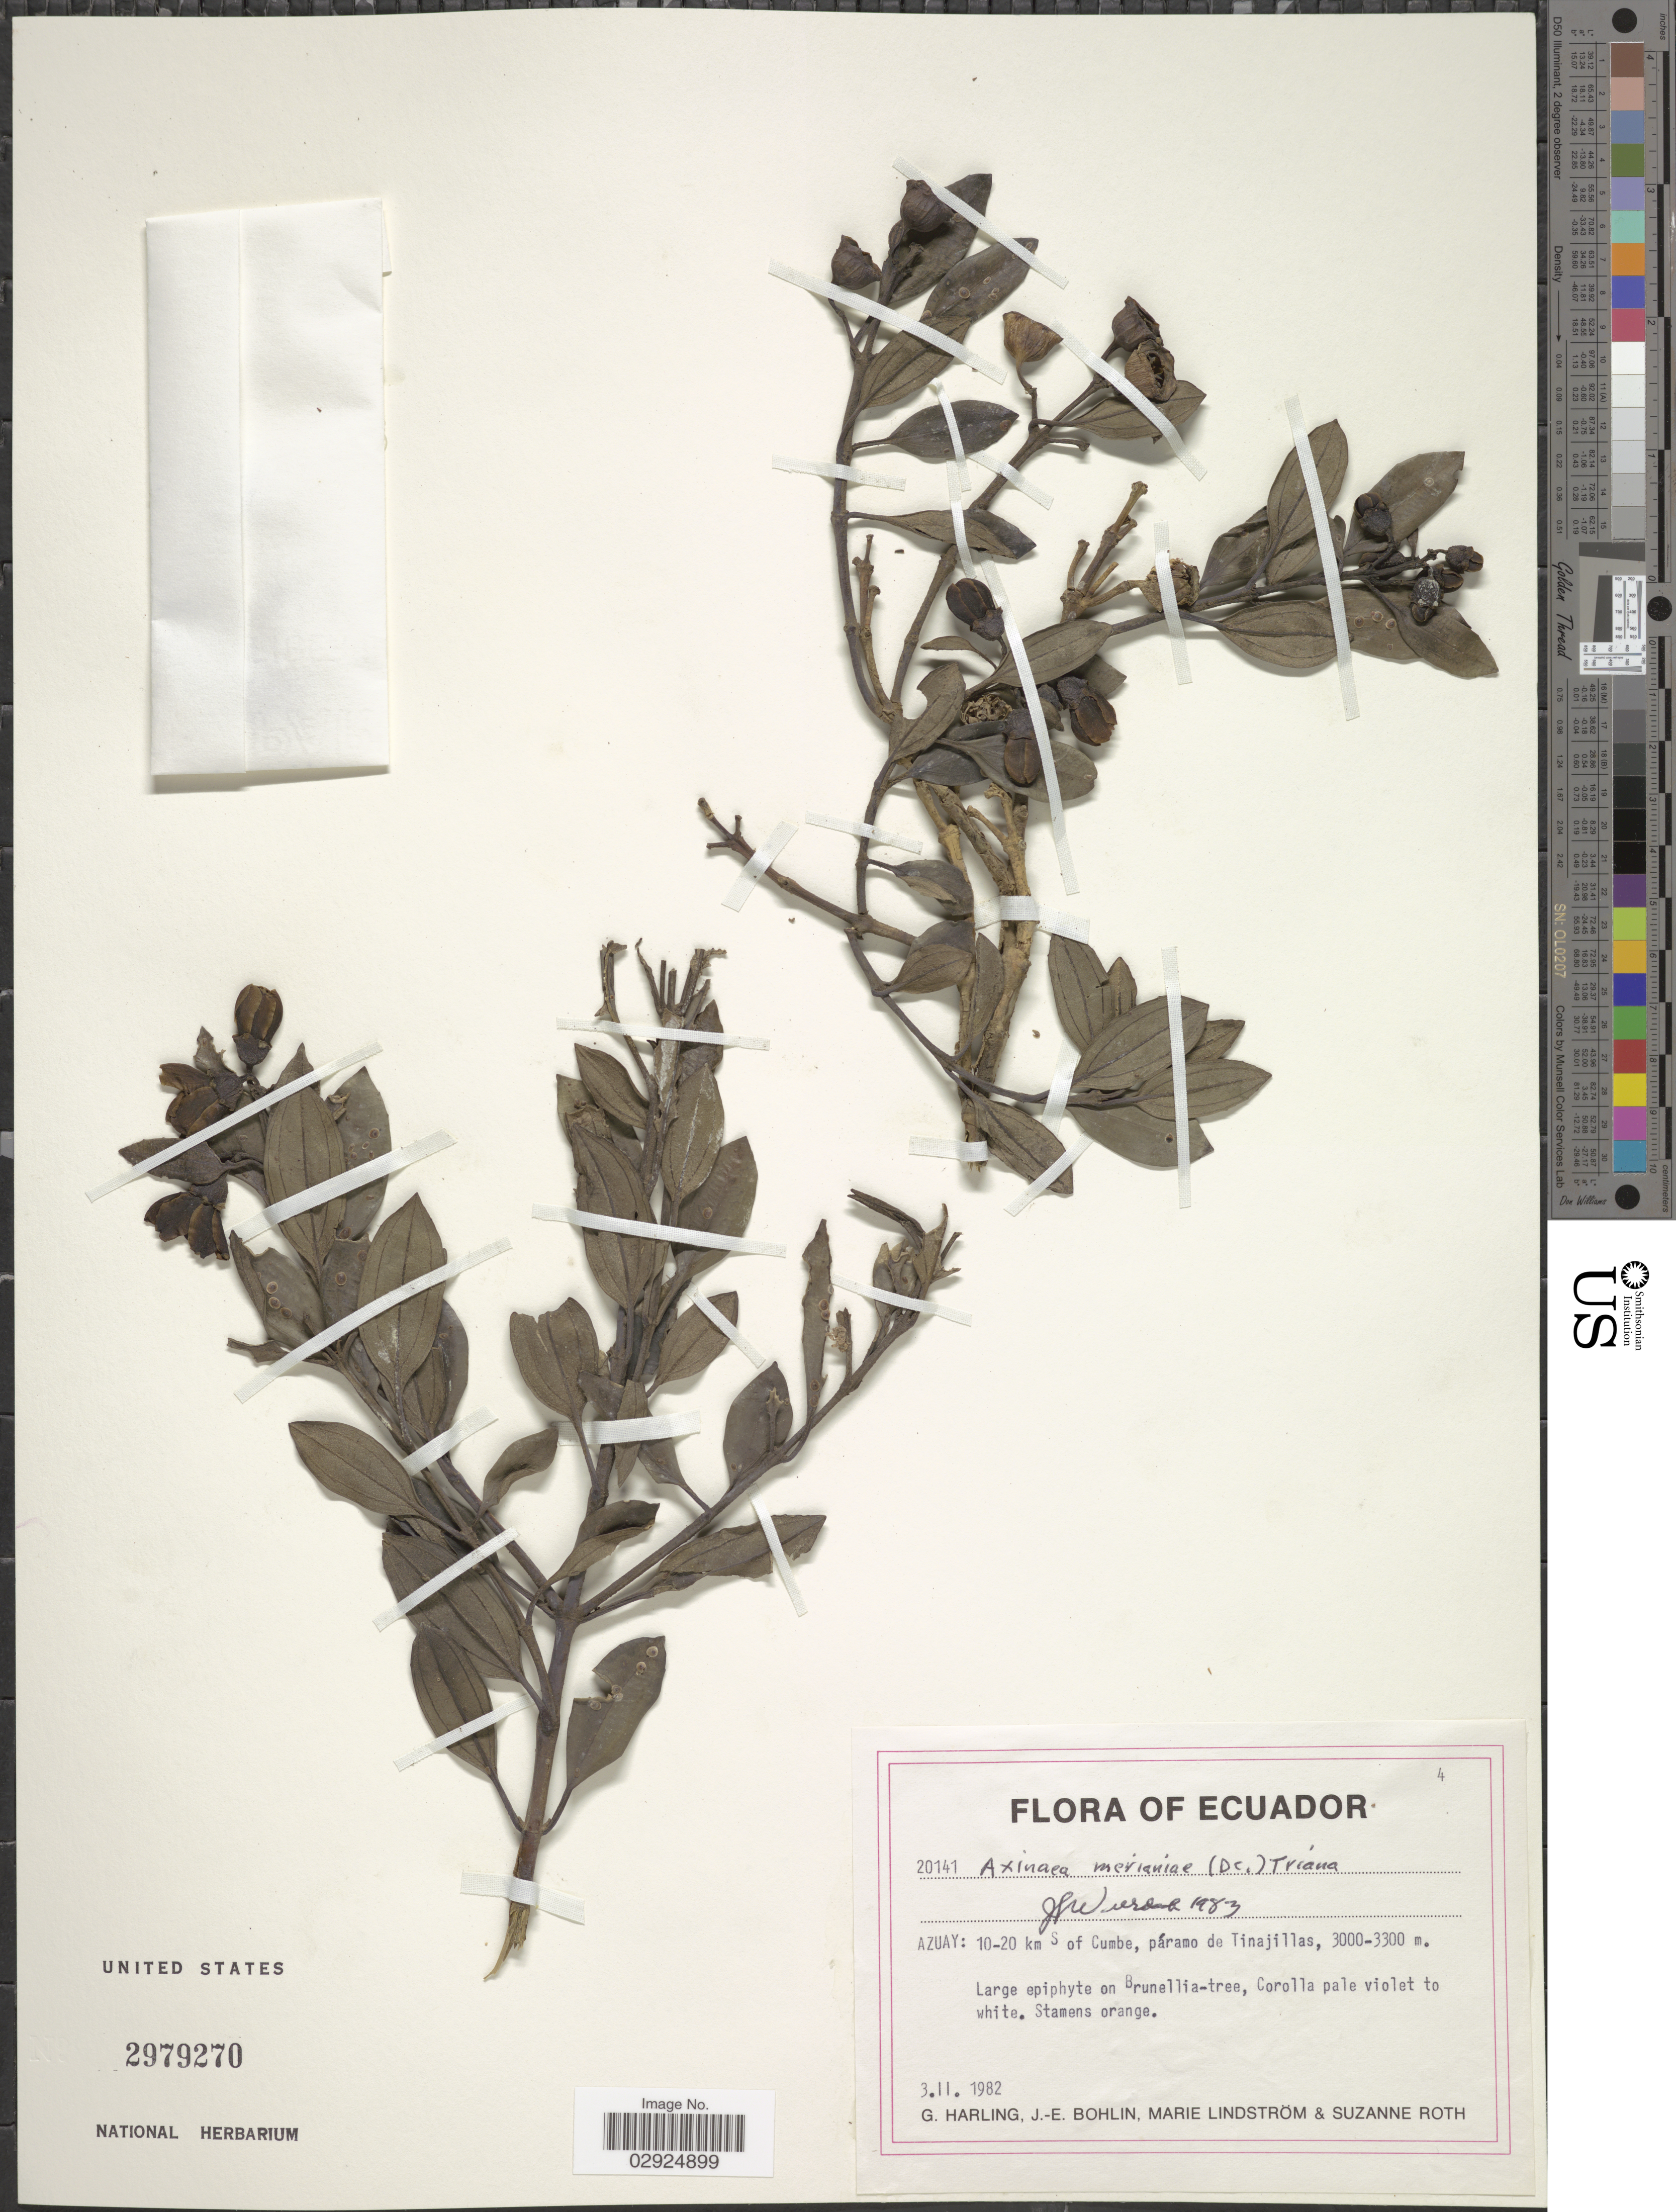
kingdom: Plantae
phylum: Tracheophyta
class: Magnoliopsida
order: Myrtales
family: Melastomataceae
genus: Axinaea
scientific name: Axinaea merianiae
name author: (DC.) Triana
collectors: G. Harling, J. Bohlin, M. Lindström & S. Roth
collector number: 20141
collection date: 1982-02-03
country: Ecuador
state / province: Azuay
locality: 10-20 km S of Cumbe, páramo de Tinajillas.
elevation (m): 3000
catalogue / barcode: US 2979270